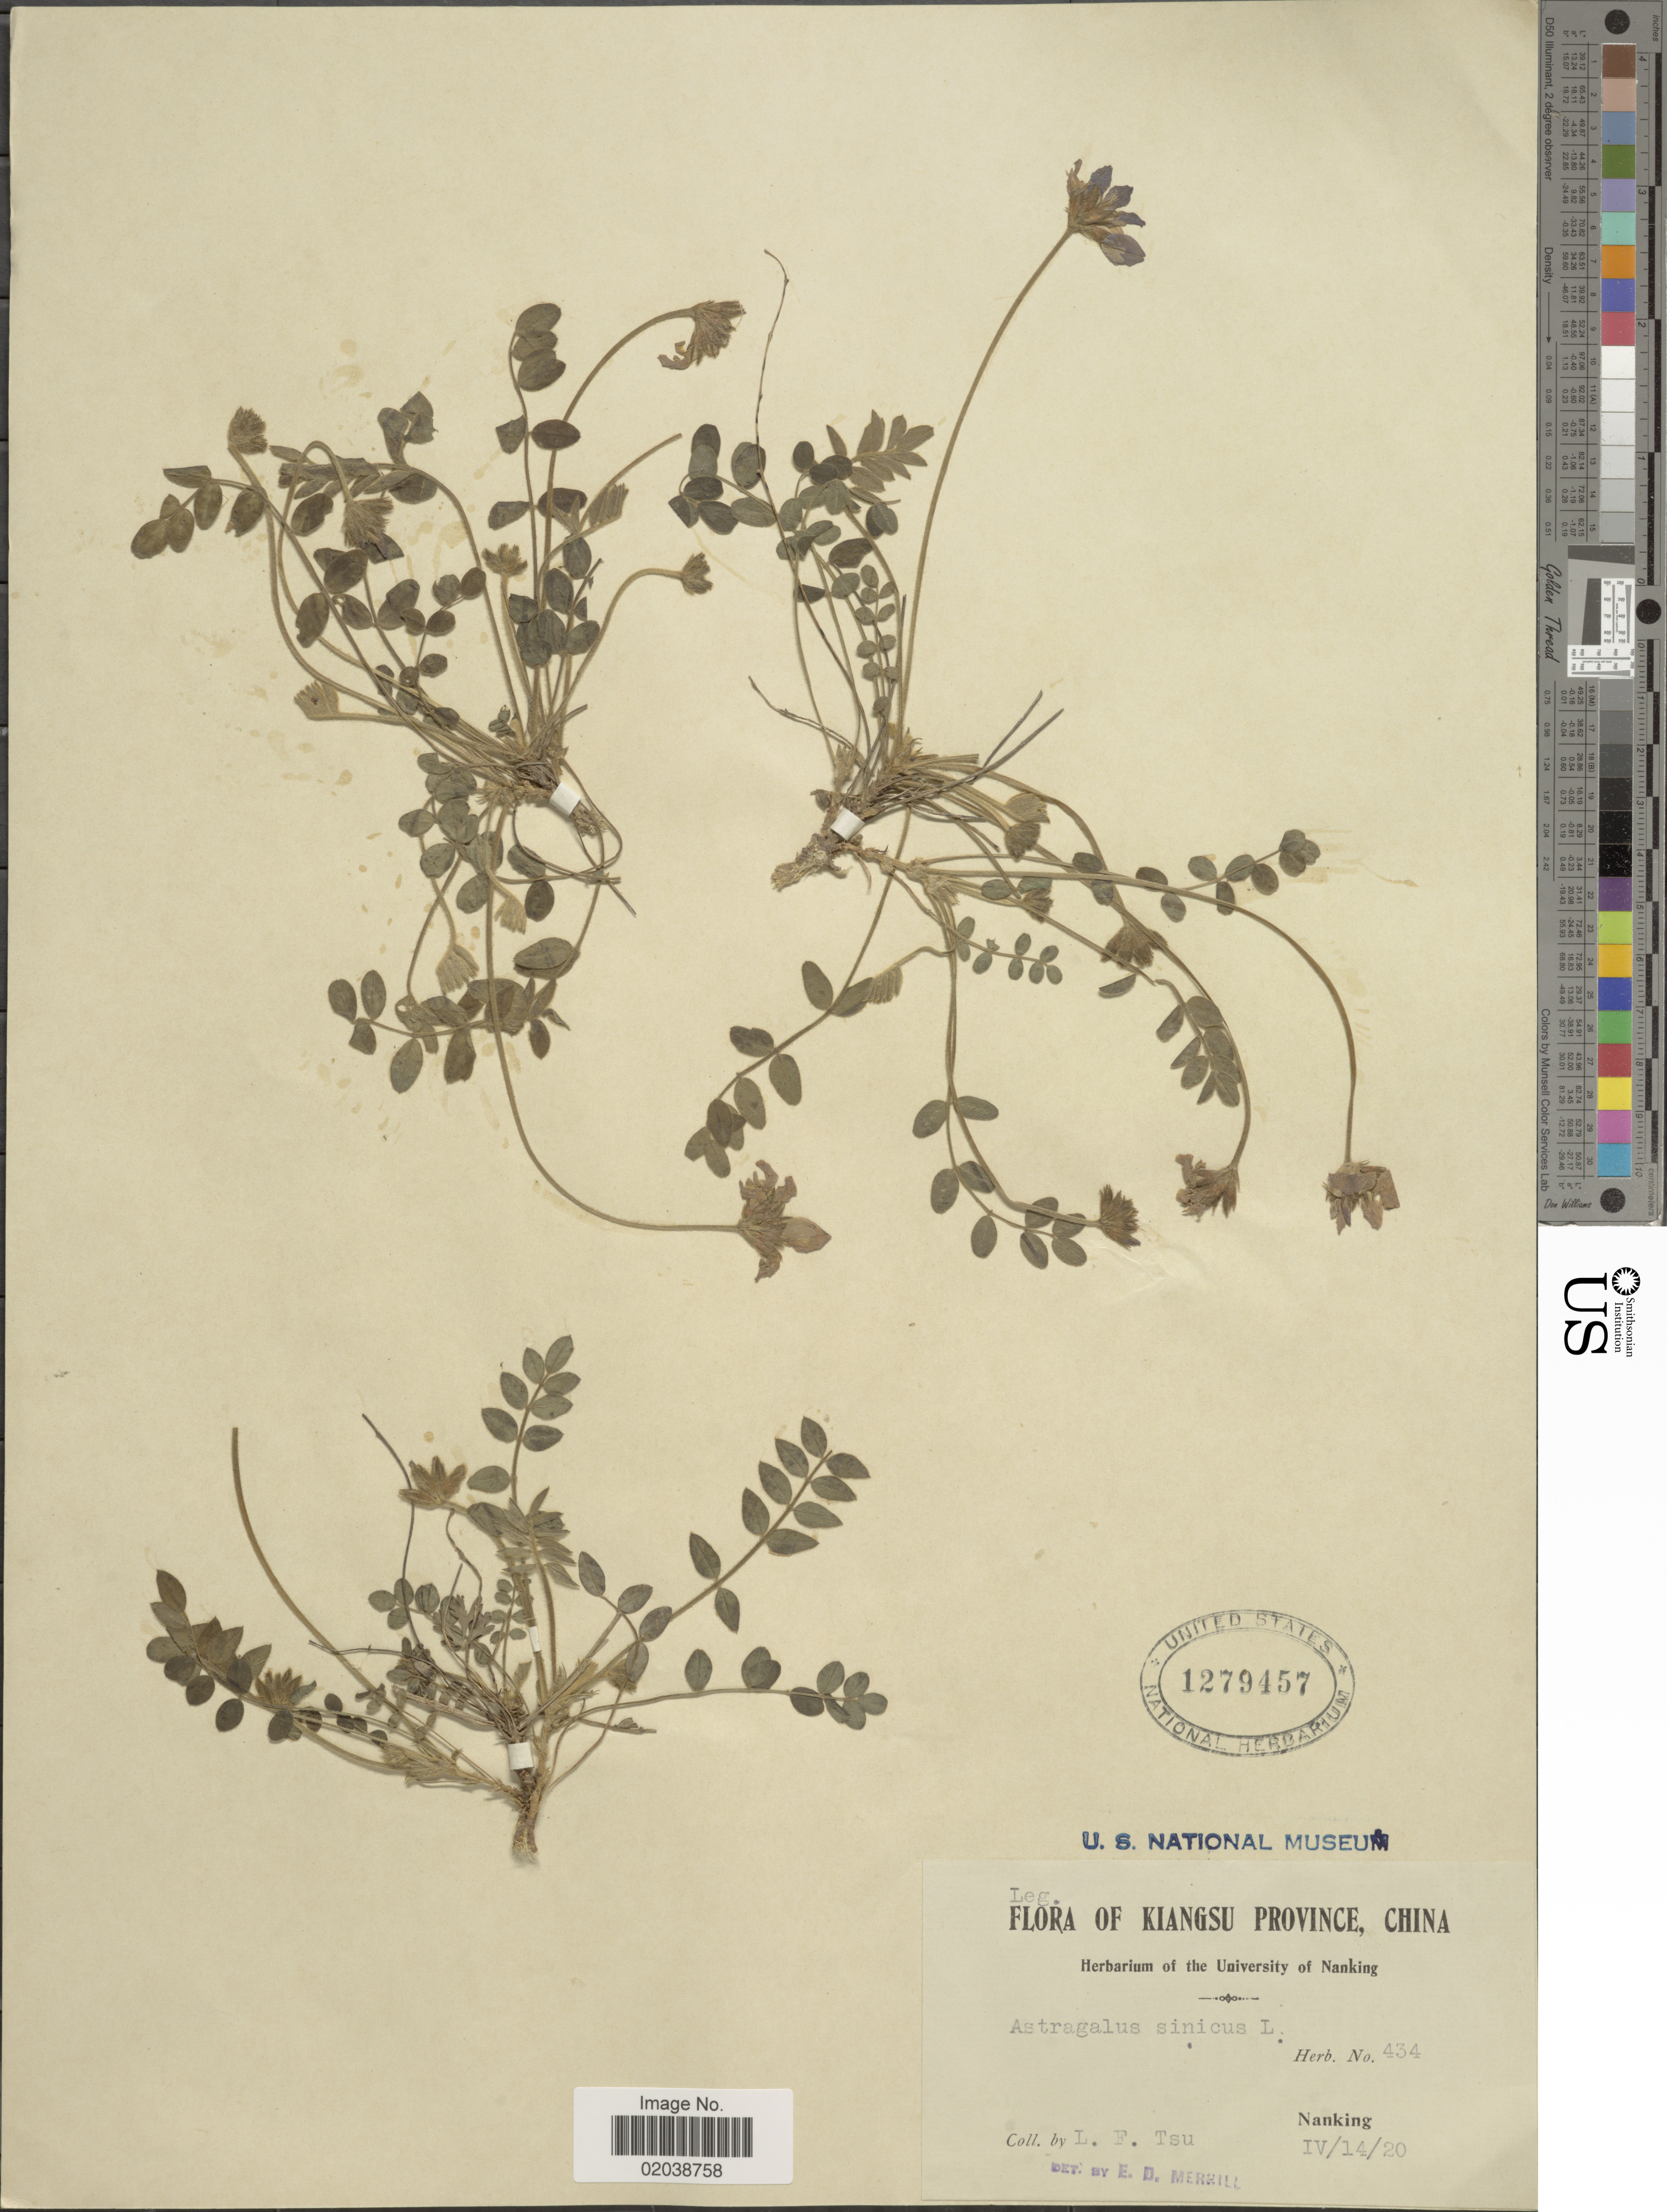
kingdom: Plantae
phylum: Tracheophyta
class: Magnoliopsida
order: Fabales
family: Fabaceae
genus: Astragalus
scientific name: Astragalus sinicus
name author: L.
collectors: L. Tsu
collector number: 434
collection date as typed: Transcribed d/m/y: 14/4/20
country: China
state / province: Jiangsu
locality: Kiangsu province, Nanking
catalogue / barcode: US 1279457